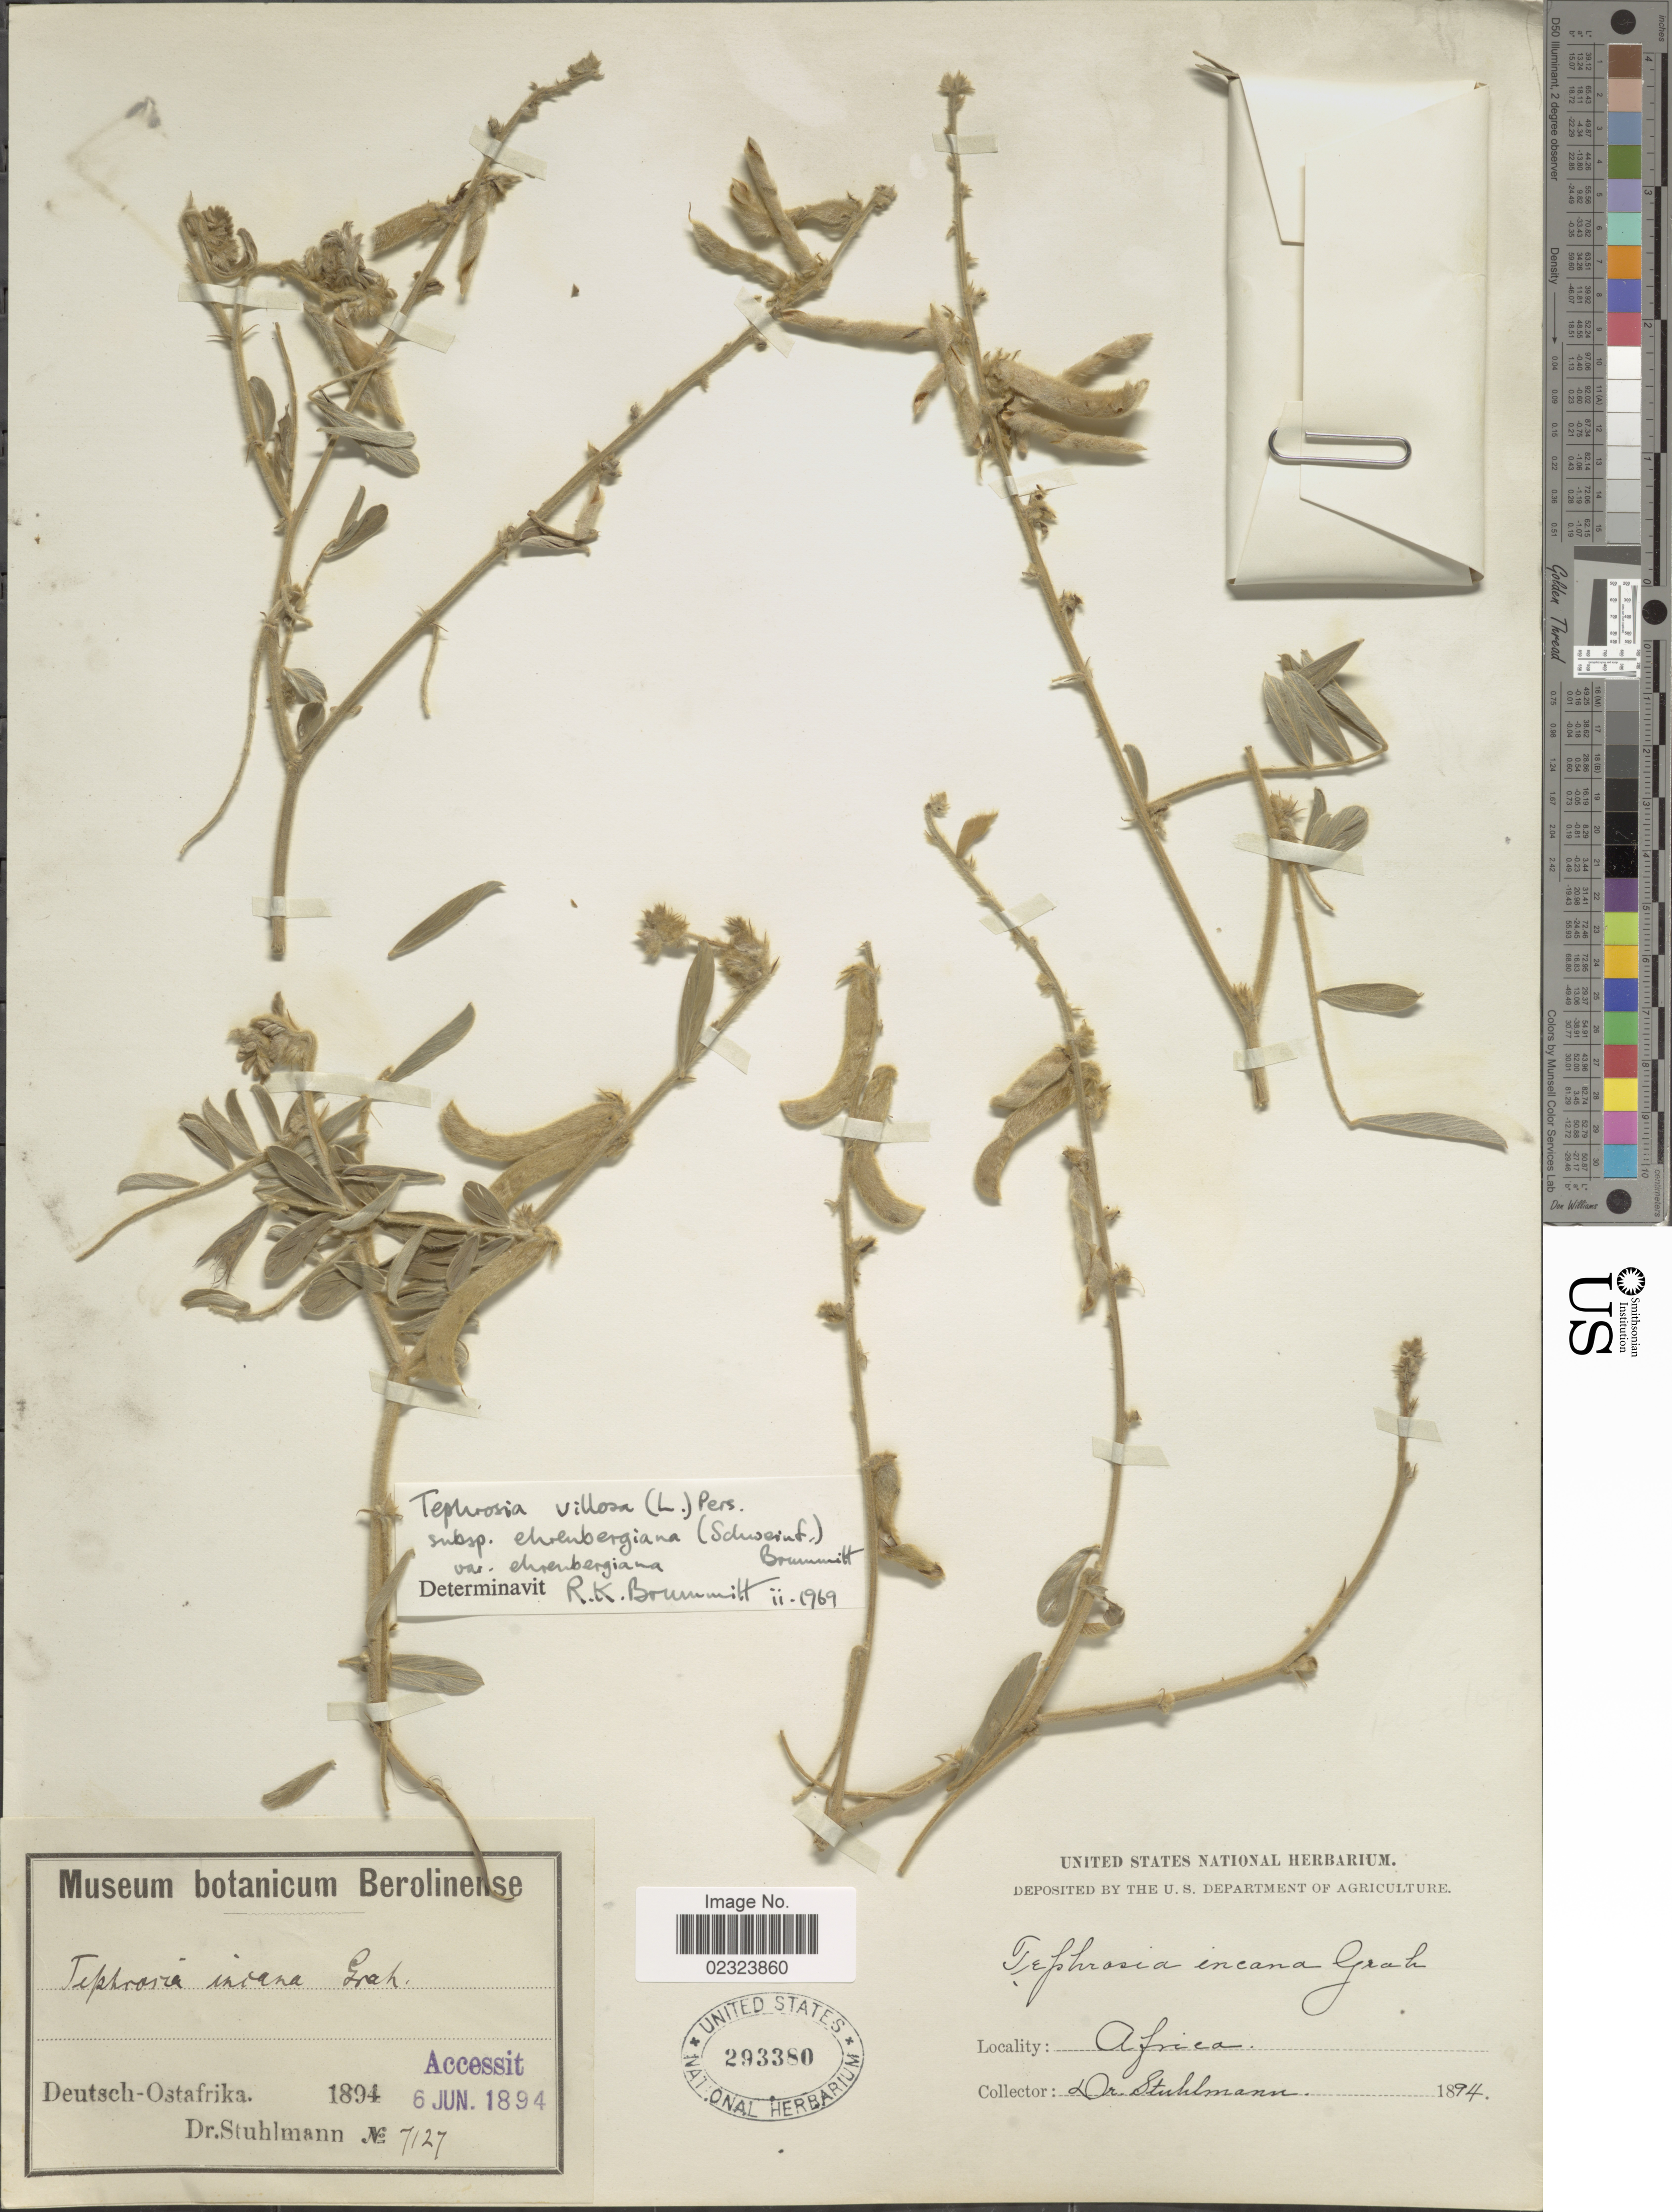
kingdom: Plantae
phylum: Tracheophyta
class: Magnoliopsida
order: Fabales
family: Fabaceae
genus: Tephrosia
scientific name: Tephrosia villosa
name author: Pers.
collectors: -. Stuhlmann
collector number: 7127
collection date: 1894-06-06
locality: Africa. Deutsch-Ostafrika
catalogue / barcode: US 293380